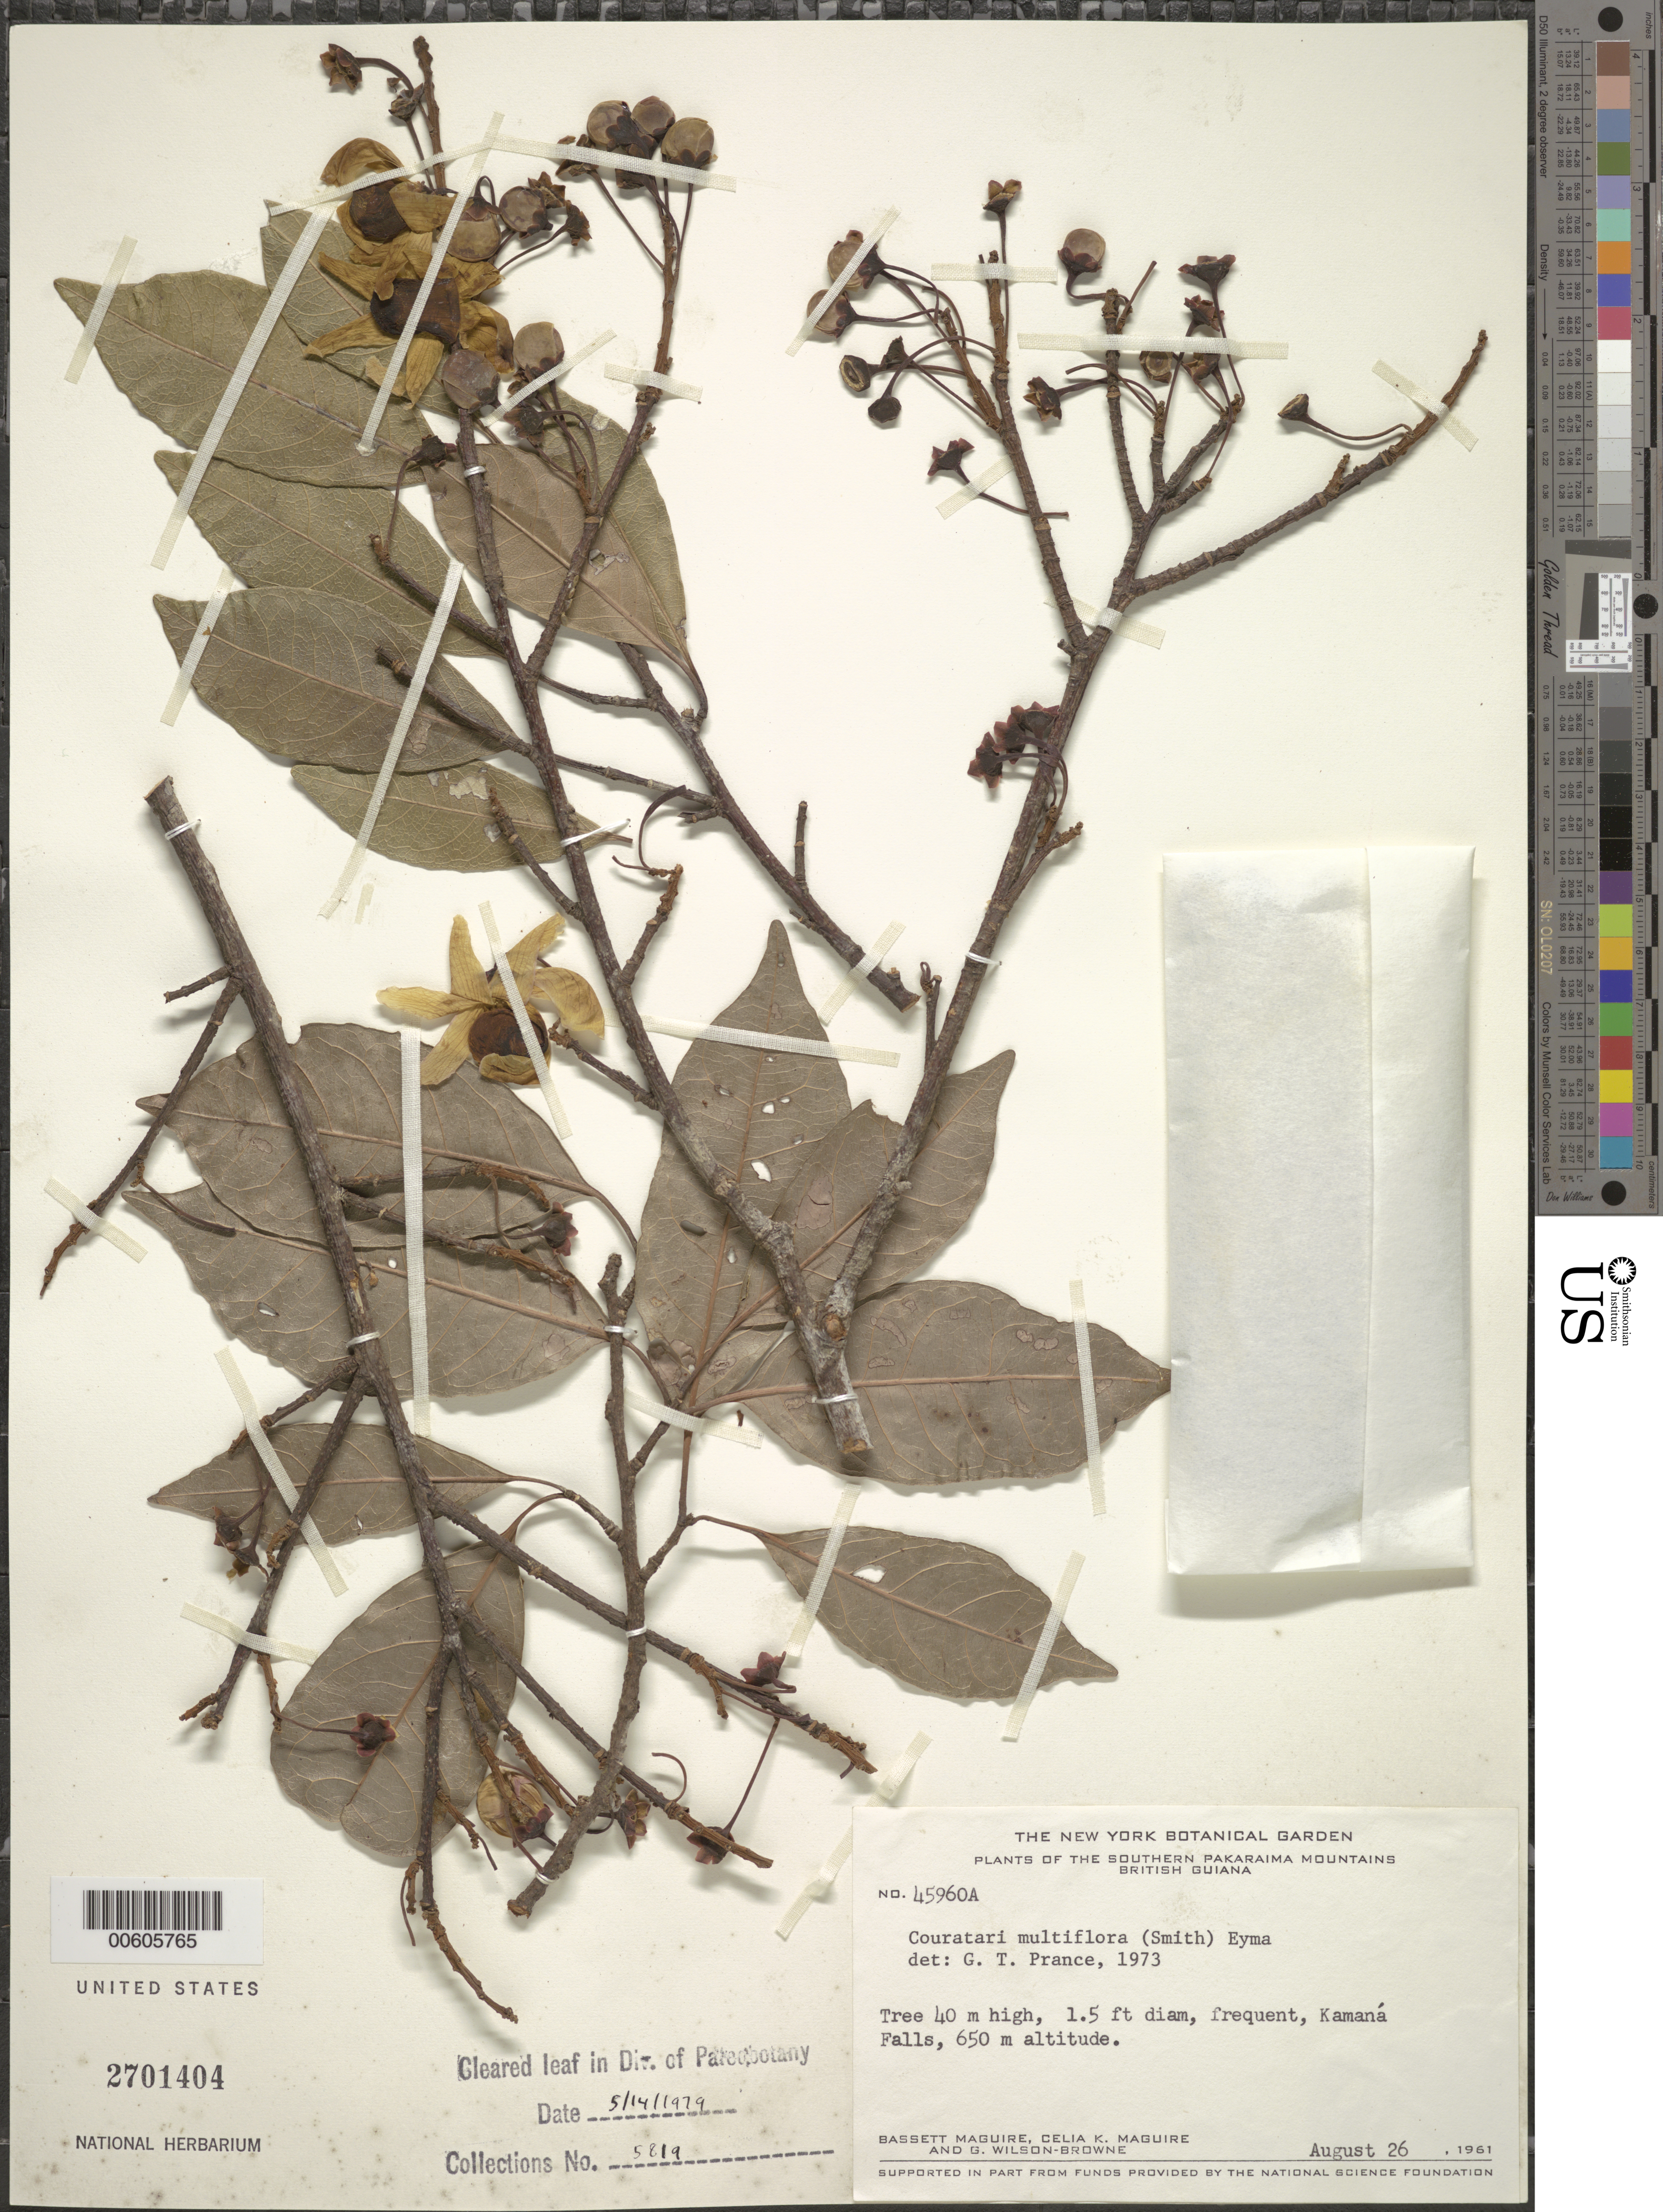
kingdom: Plantae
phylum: Tracheophyta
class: Magnoliopsida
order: Ericales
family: Lecythidaceae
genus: Couratari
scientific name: Couratari multiflora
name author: (Sm.) Eyma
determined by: Prance, G. T.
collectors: B. Maguire, C. K. Maguire & G. Wilson-Browne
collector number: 45960 a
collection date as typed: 26-Aug-61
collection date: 1961-08-26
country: Guyana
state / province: Cuyuni-Mazaruni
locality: Kamana Falls, southern Pakaraima Mts.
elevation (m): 671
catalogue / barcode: US 2701404